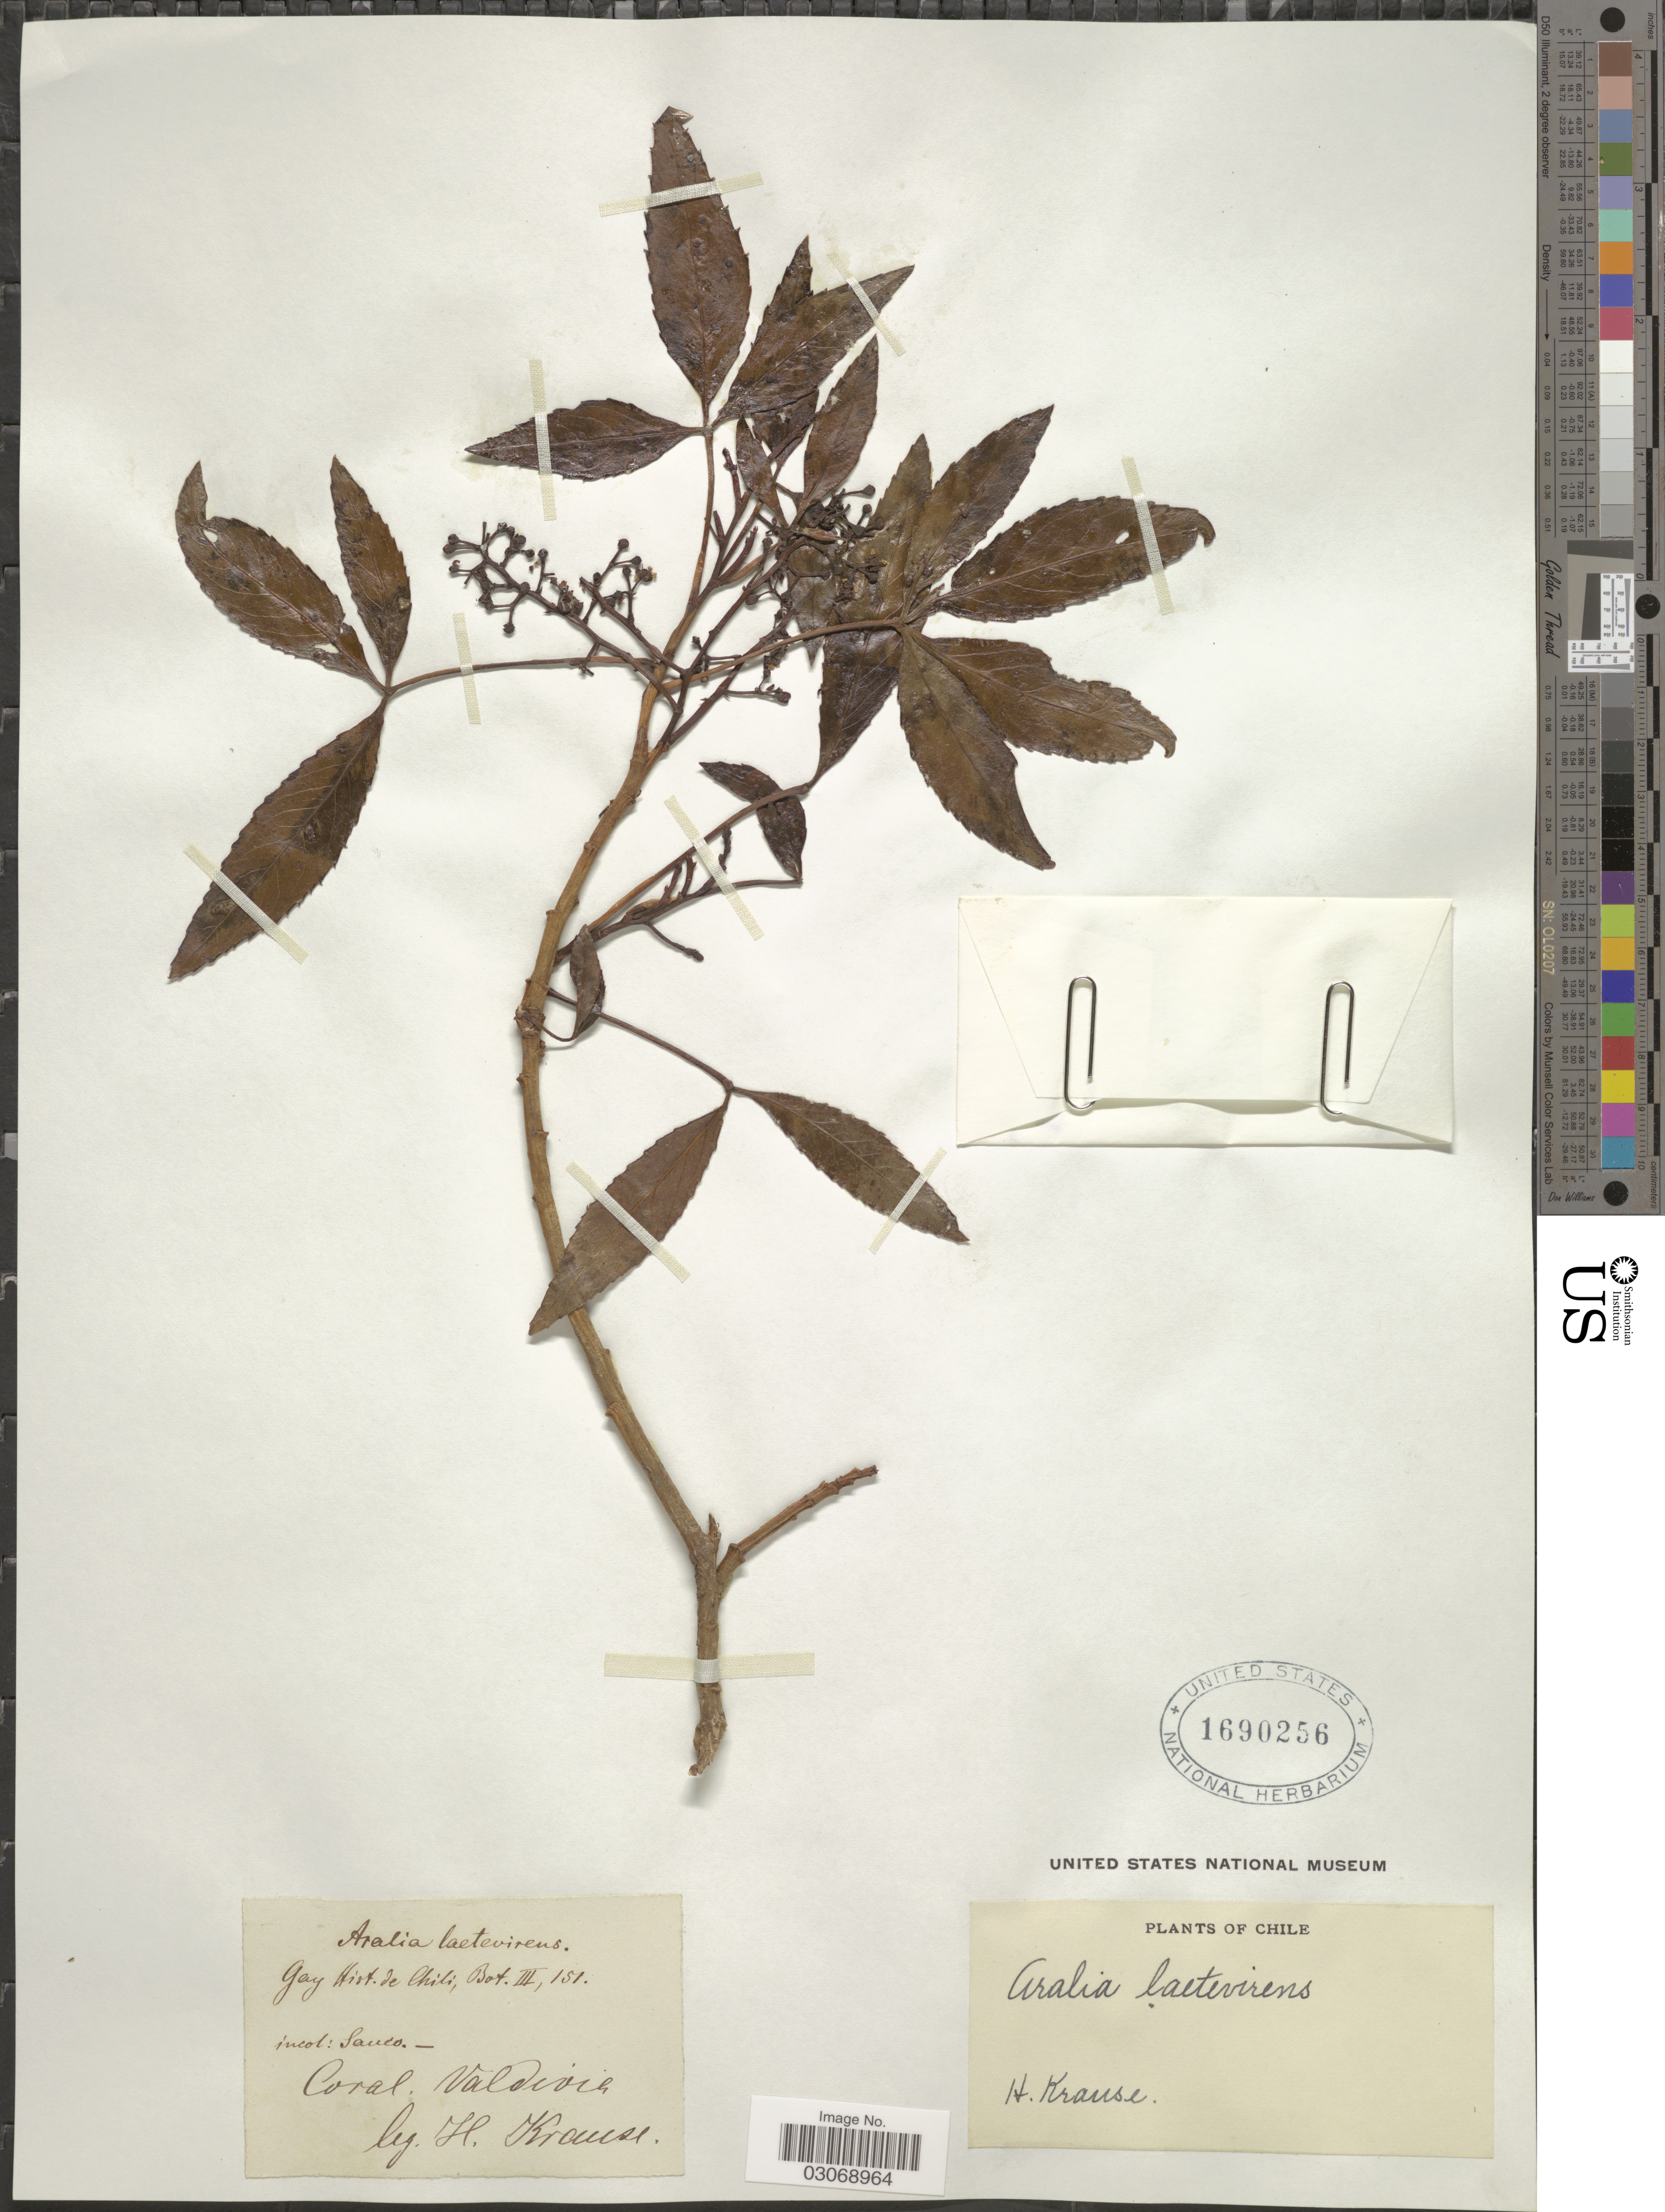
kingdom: Plantae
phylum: Tracheophyta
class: Magnoliopsida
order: Apiales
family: Araliaceae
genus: Pseudopanax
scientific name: Pseudopanax laetevirens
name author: (Gay) Baill.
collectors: H. Krause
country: Chile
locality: Incol: Sauco. Coral Valdivia.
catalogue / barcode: US 1690256